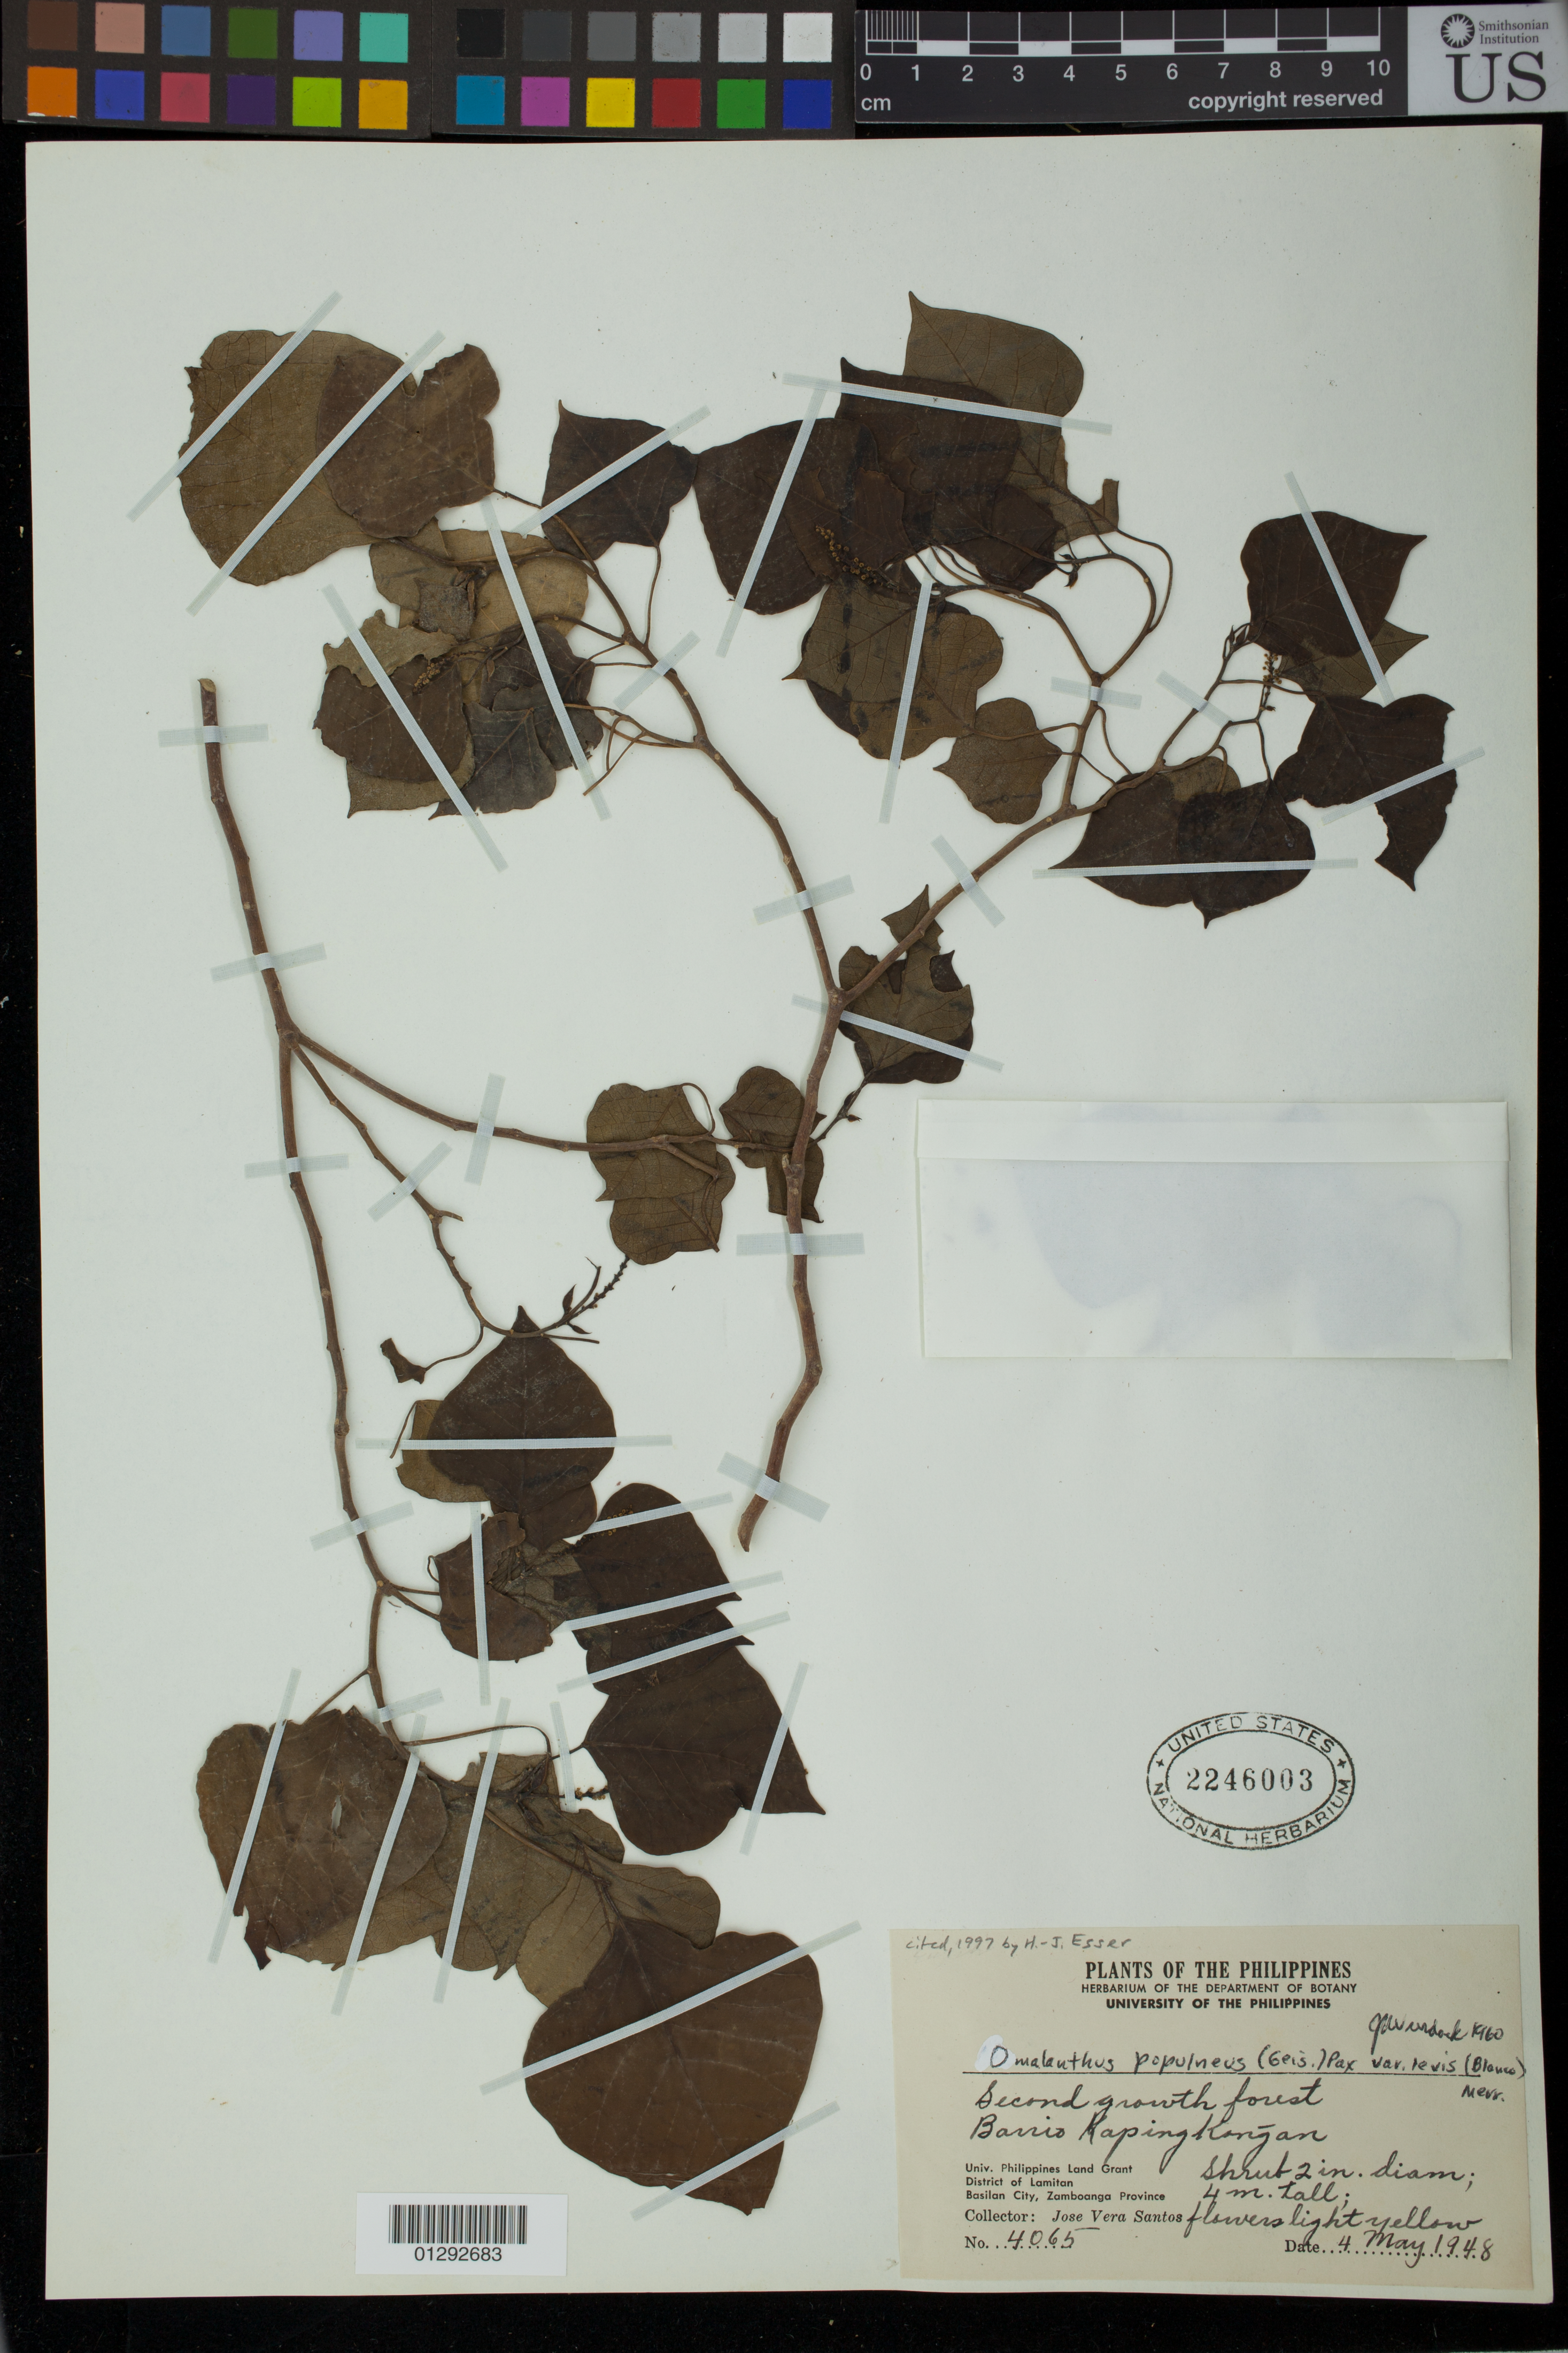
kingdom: Plantae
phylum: Tracheophyta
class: Magnoliopsida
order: Malpighiales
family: Euphorbiaceae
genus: Homalanthus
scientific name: Homalanthus populneus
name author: (Geiseler) Kuntze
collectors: J. Santos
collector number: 4065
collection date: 1948-05-04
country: Philippines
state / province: Zamboanga Peninsula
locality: District of Lamitan, Basilan City. Zamboanga Province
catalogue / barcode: US 2246003